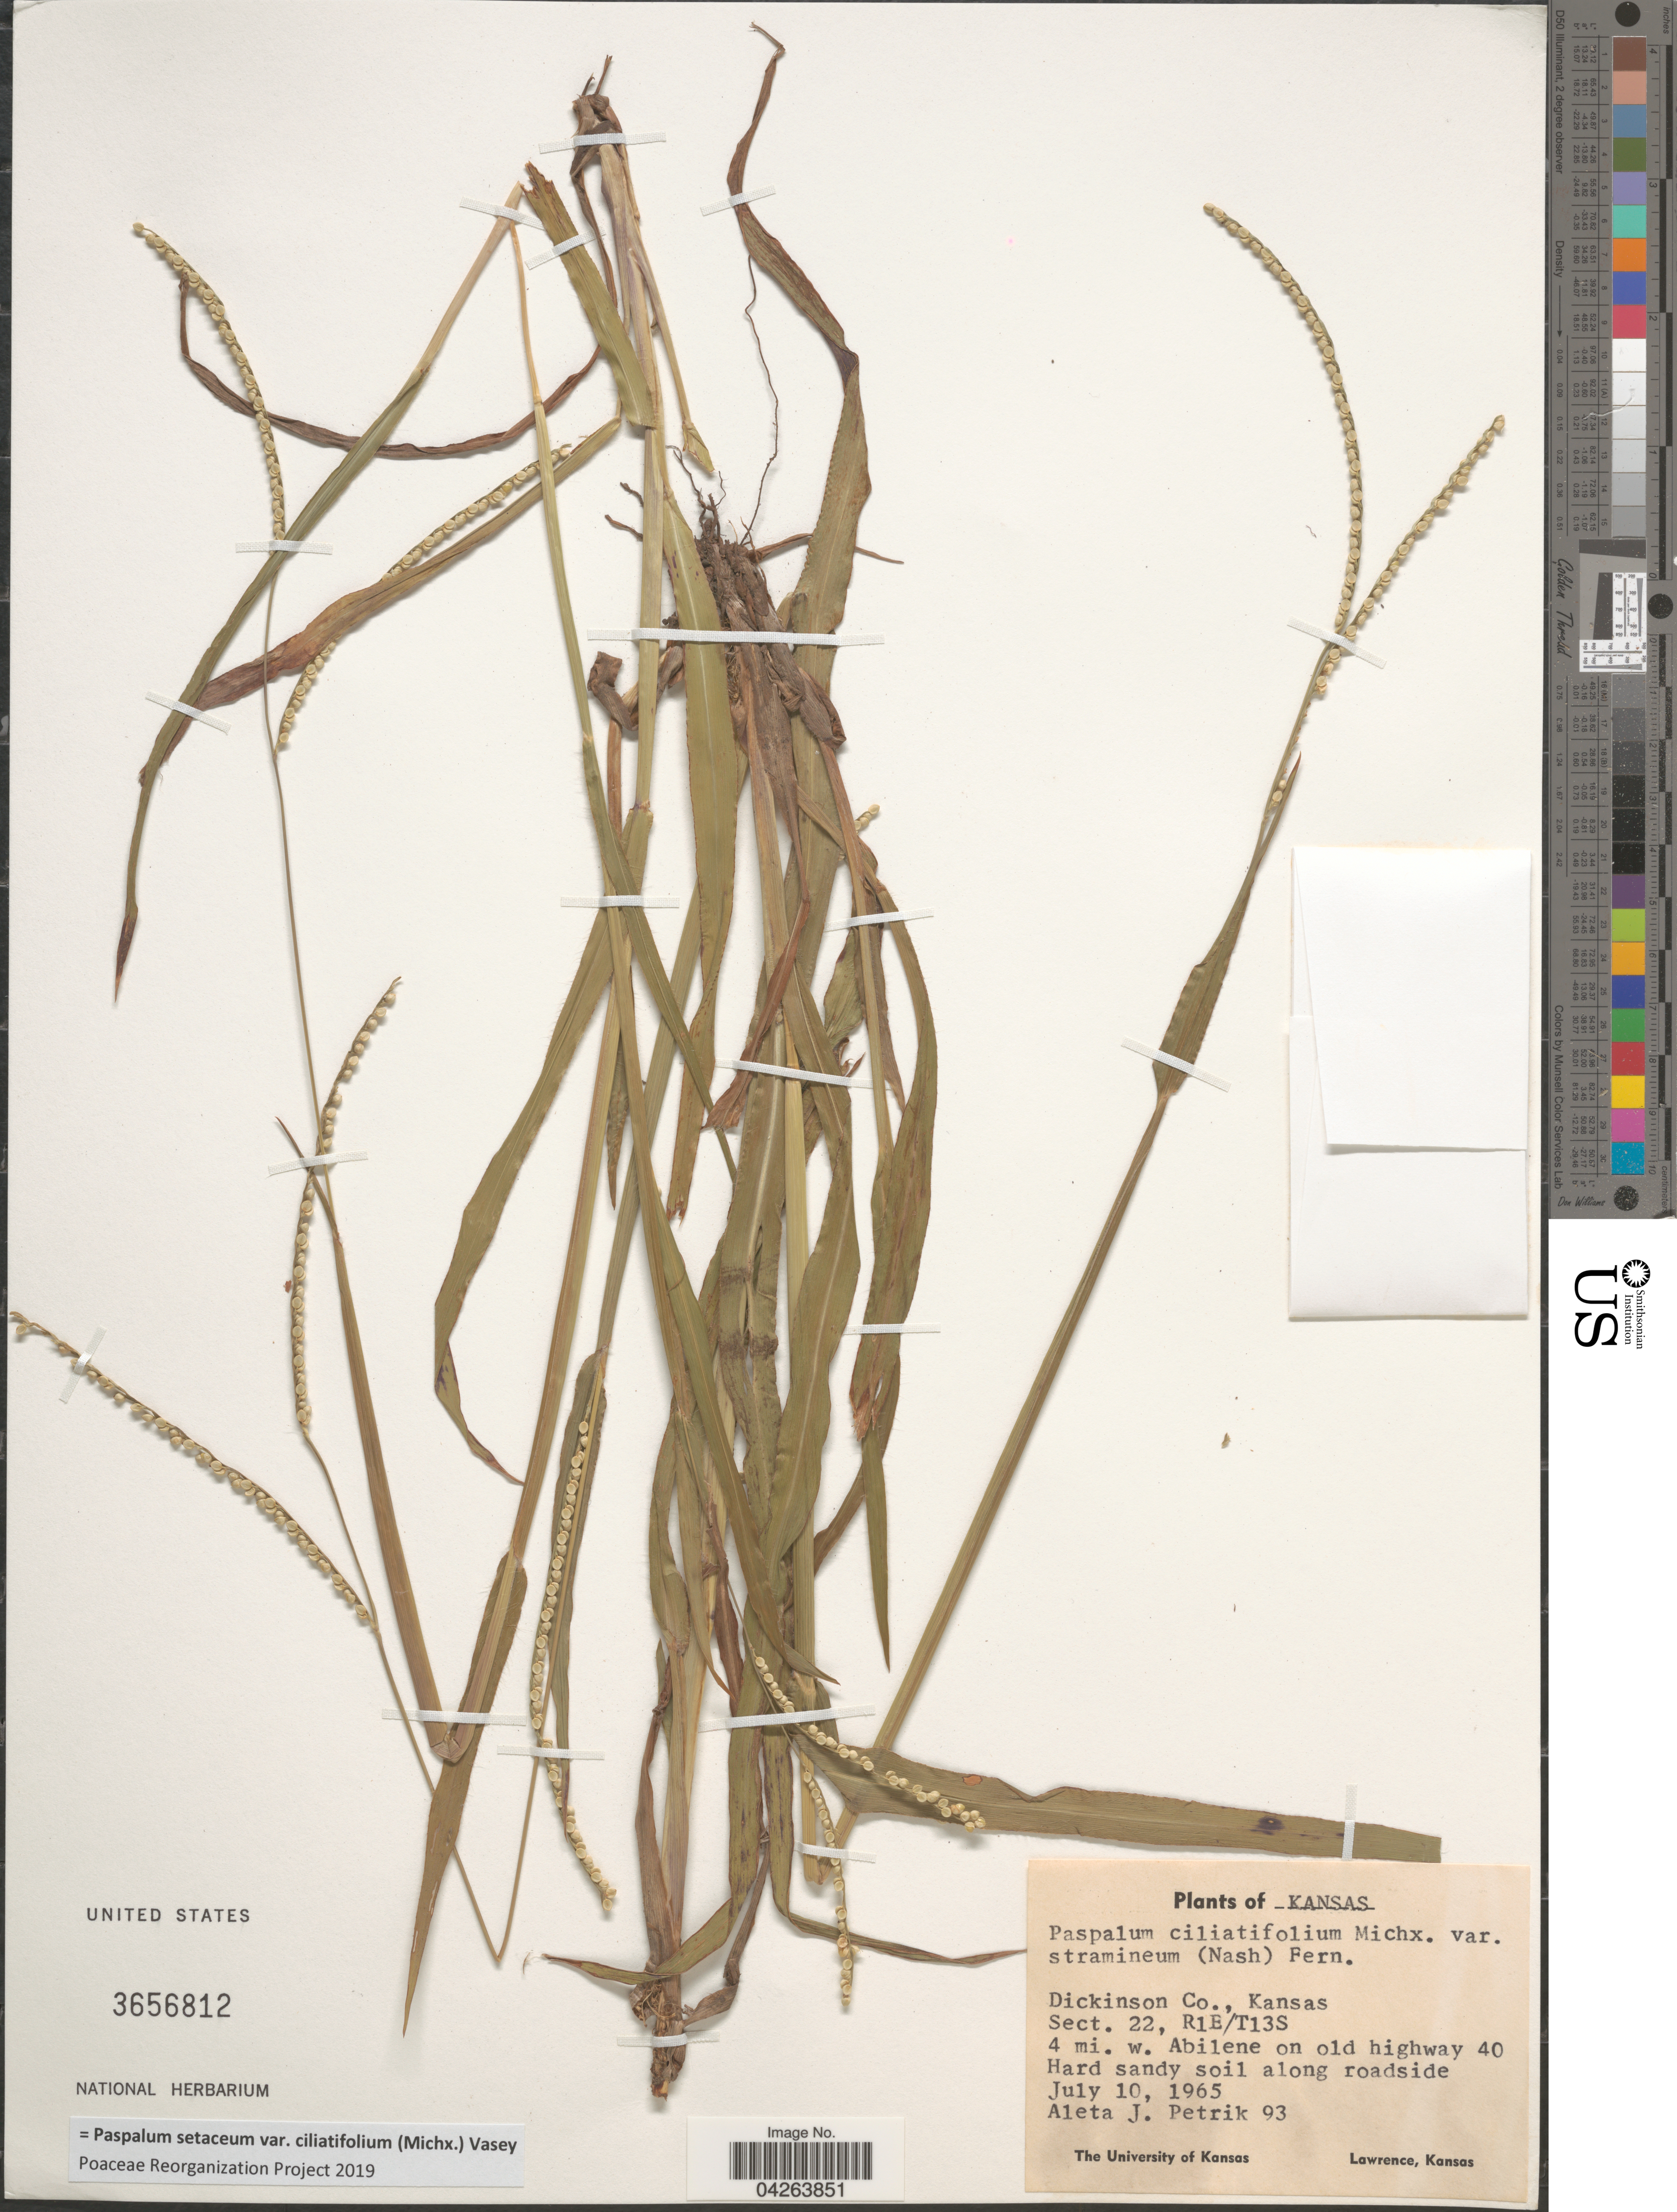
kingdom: Plantae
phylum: Tracheophyta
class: Liliopsida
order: Poales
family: Poaceae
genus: Paspalum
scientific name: Paspalum setaceum var. ciliatifolium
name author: (Michx.) Vasey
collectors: A. Petrik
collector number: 93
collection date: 1965-07-10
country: United States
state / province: Kansas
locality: Dickinson Co., Sect. 22, R1E/T13S. 4 mi. w. Abilene on old highway 40.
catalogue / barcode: US 3656812